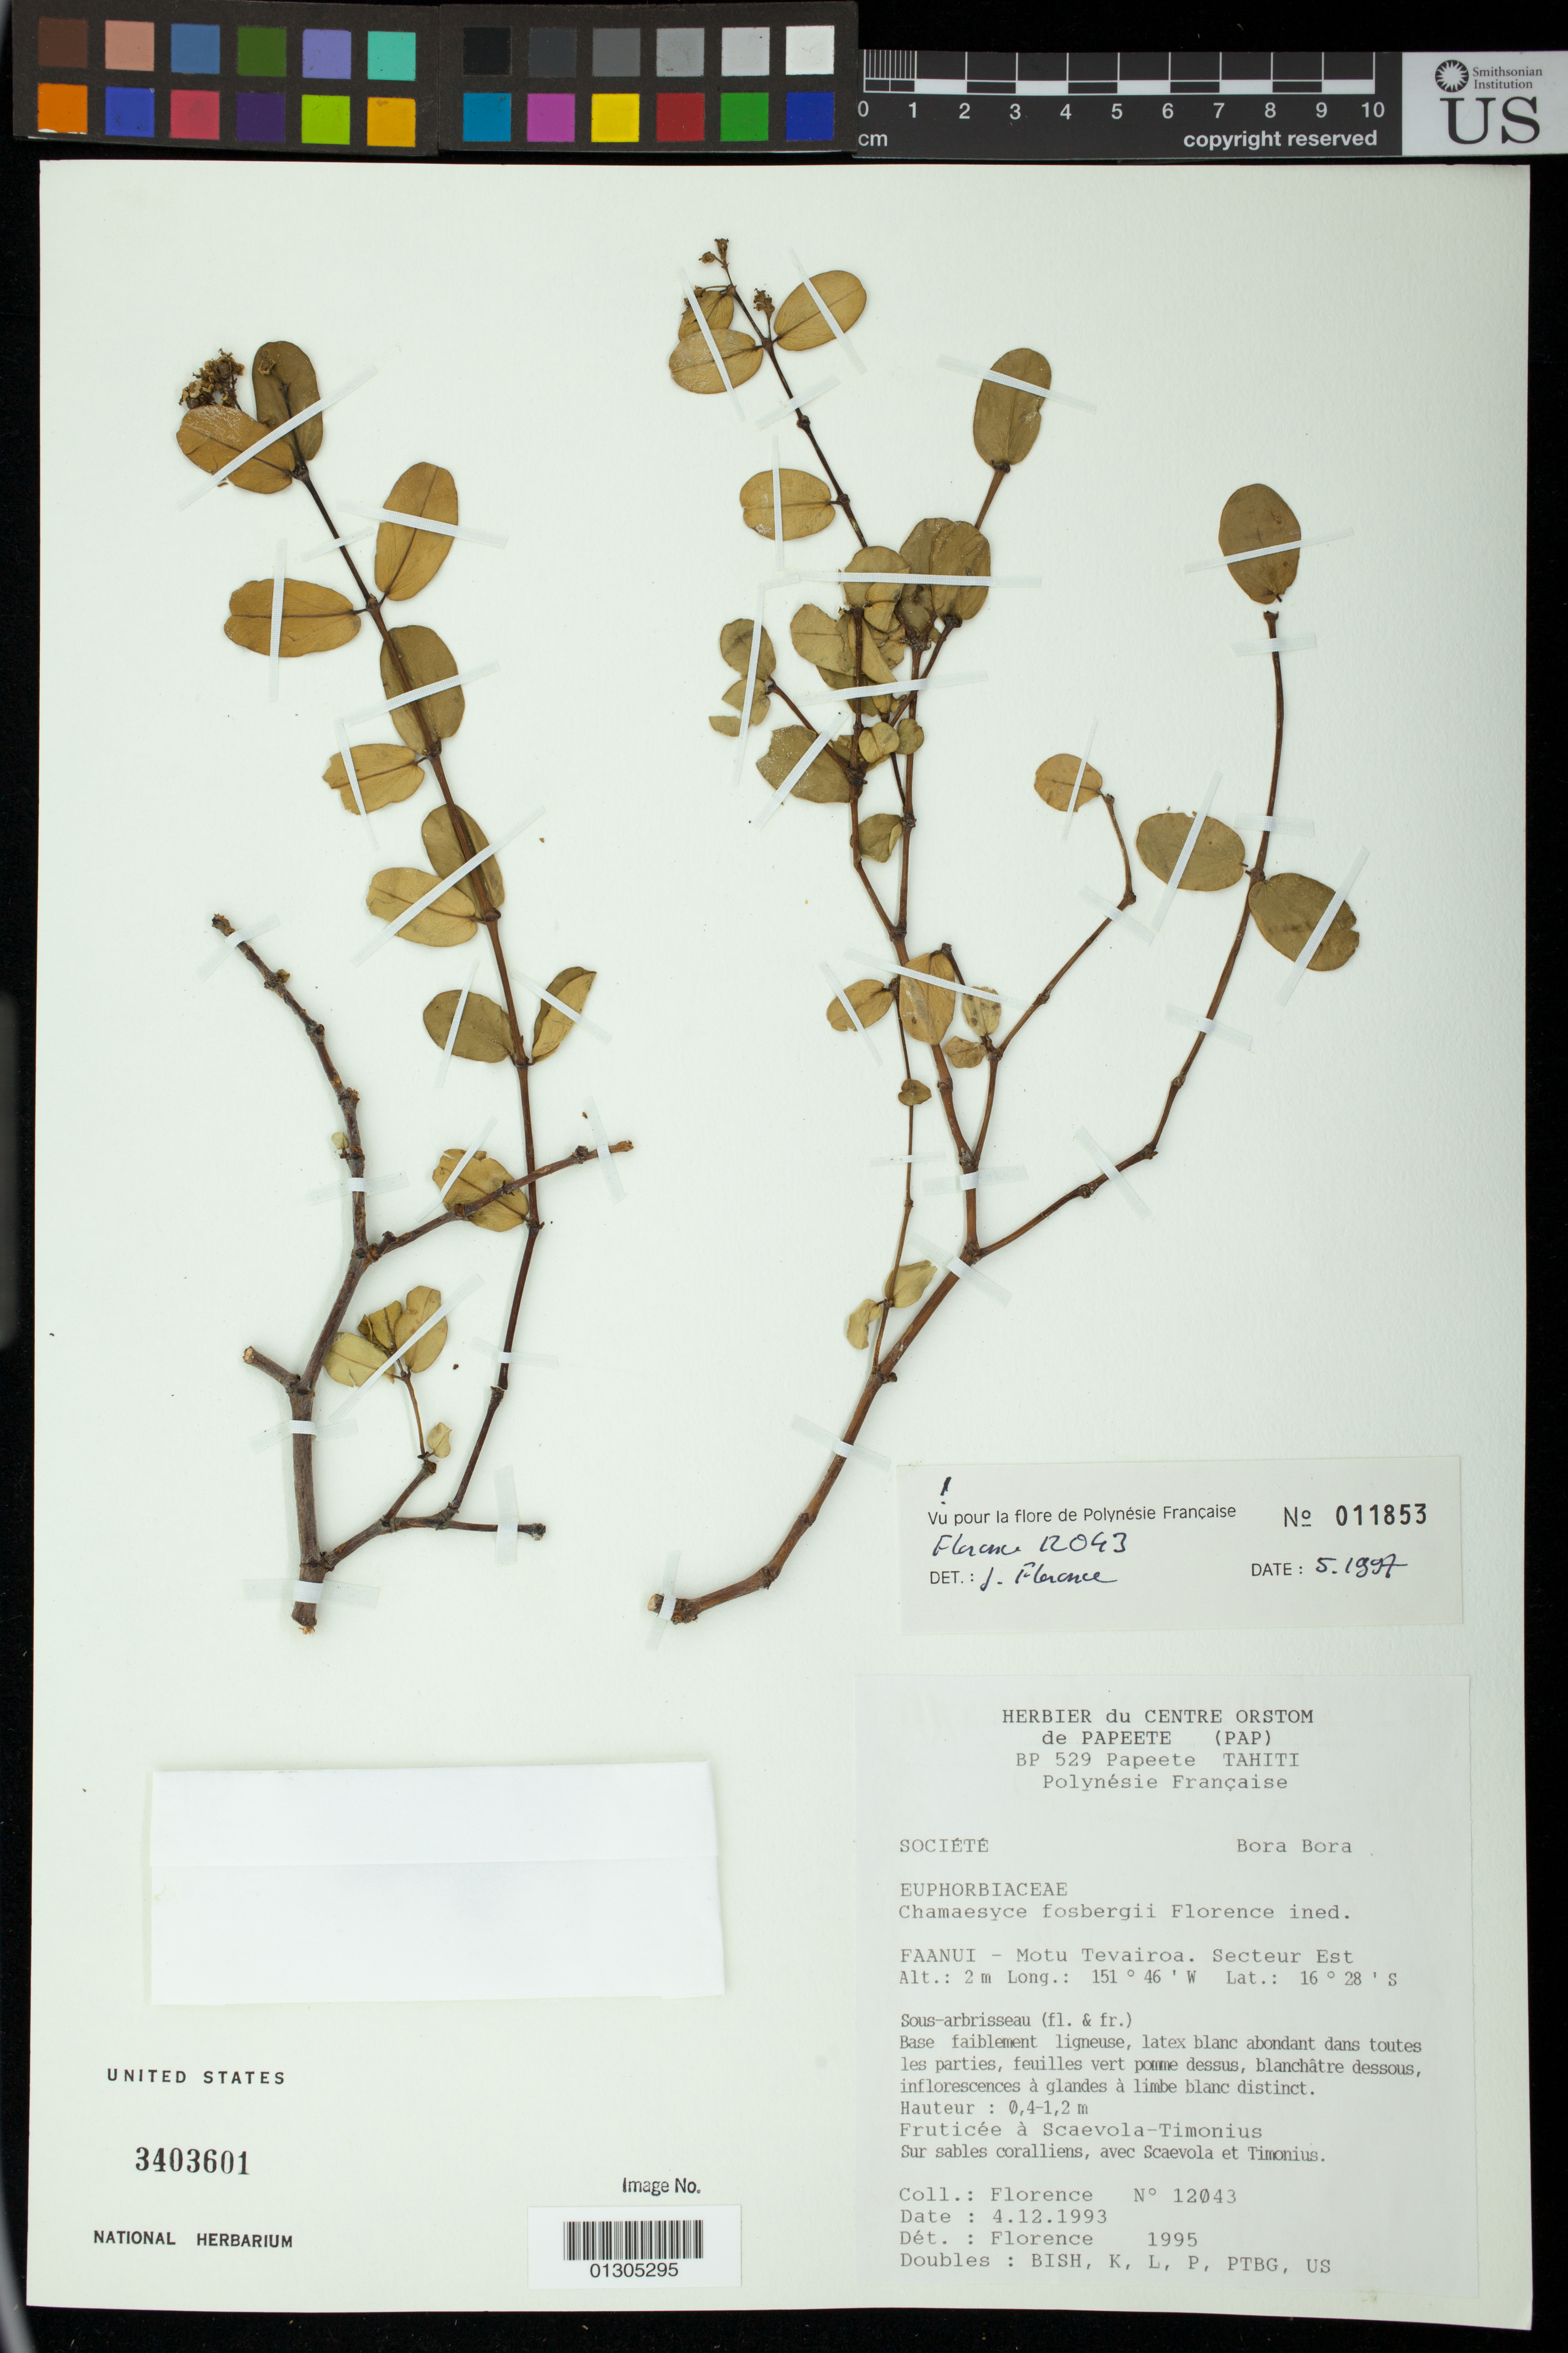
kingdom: Plantae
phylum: Tracheophyta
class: Magnoliopsida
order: Malpighiales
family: Euphorbiaceae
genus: Euphorbia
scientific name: Euphorbia fosbergii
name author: (J. Florence) Govaerts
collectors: J. Florence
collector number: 12043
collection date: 1993-12-04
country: French Polynesia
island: Bora Bora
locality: Bora Bora, Faanui - Motu Tevairoa, Secteur Est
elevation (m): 2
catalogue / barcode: US 3403601